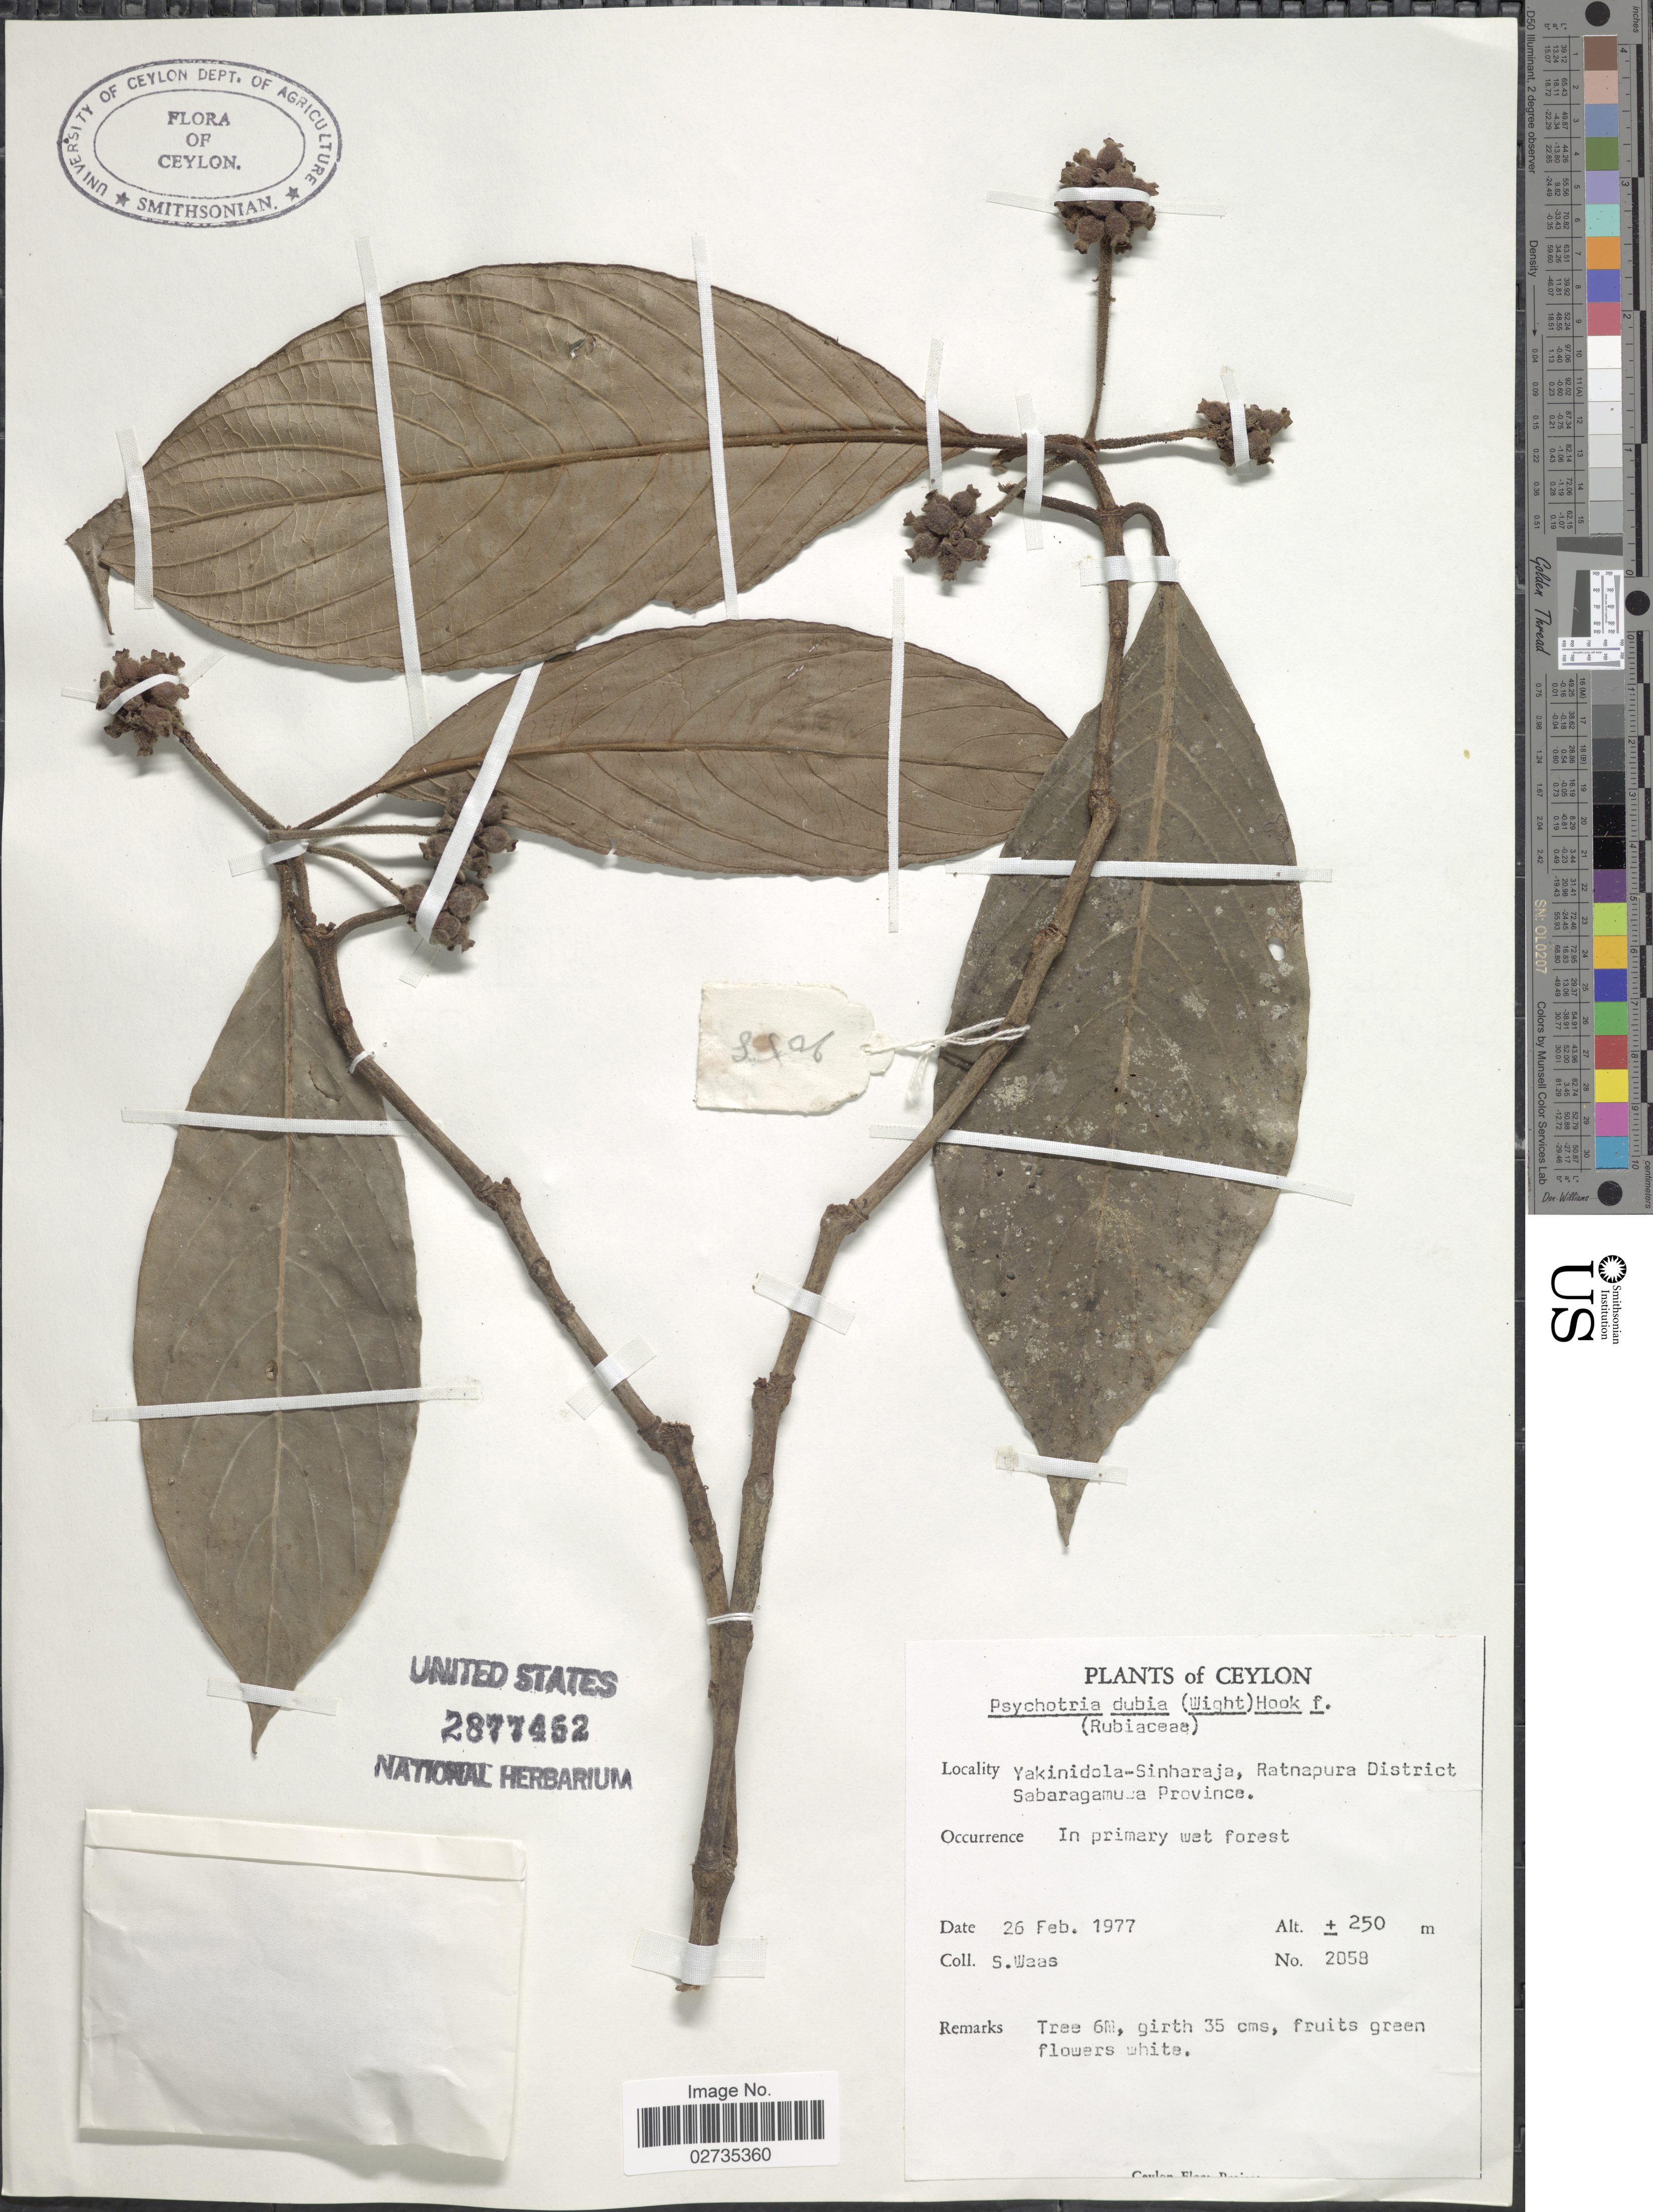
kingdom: Plantae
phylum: Tracheophyta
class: Magnoliopsida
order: Gentianales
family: Rubiaceae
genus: Psychotria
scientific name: Psychotria dubia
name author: (Wight) Alston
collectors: S. Waas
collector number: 2058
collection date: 1977-02-26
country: Sri Lanka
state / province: Sabaragamuwa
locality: Ceylon, Yakinidola-Sinharaja, Ratnapura District, Sabaragamuwa Province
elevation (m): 250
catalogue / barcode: US 2877462